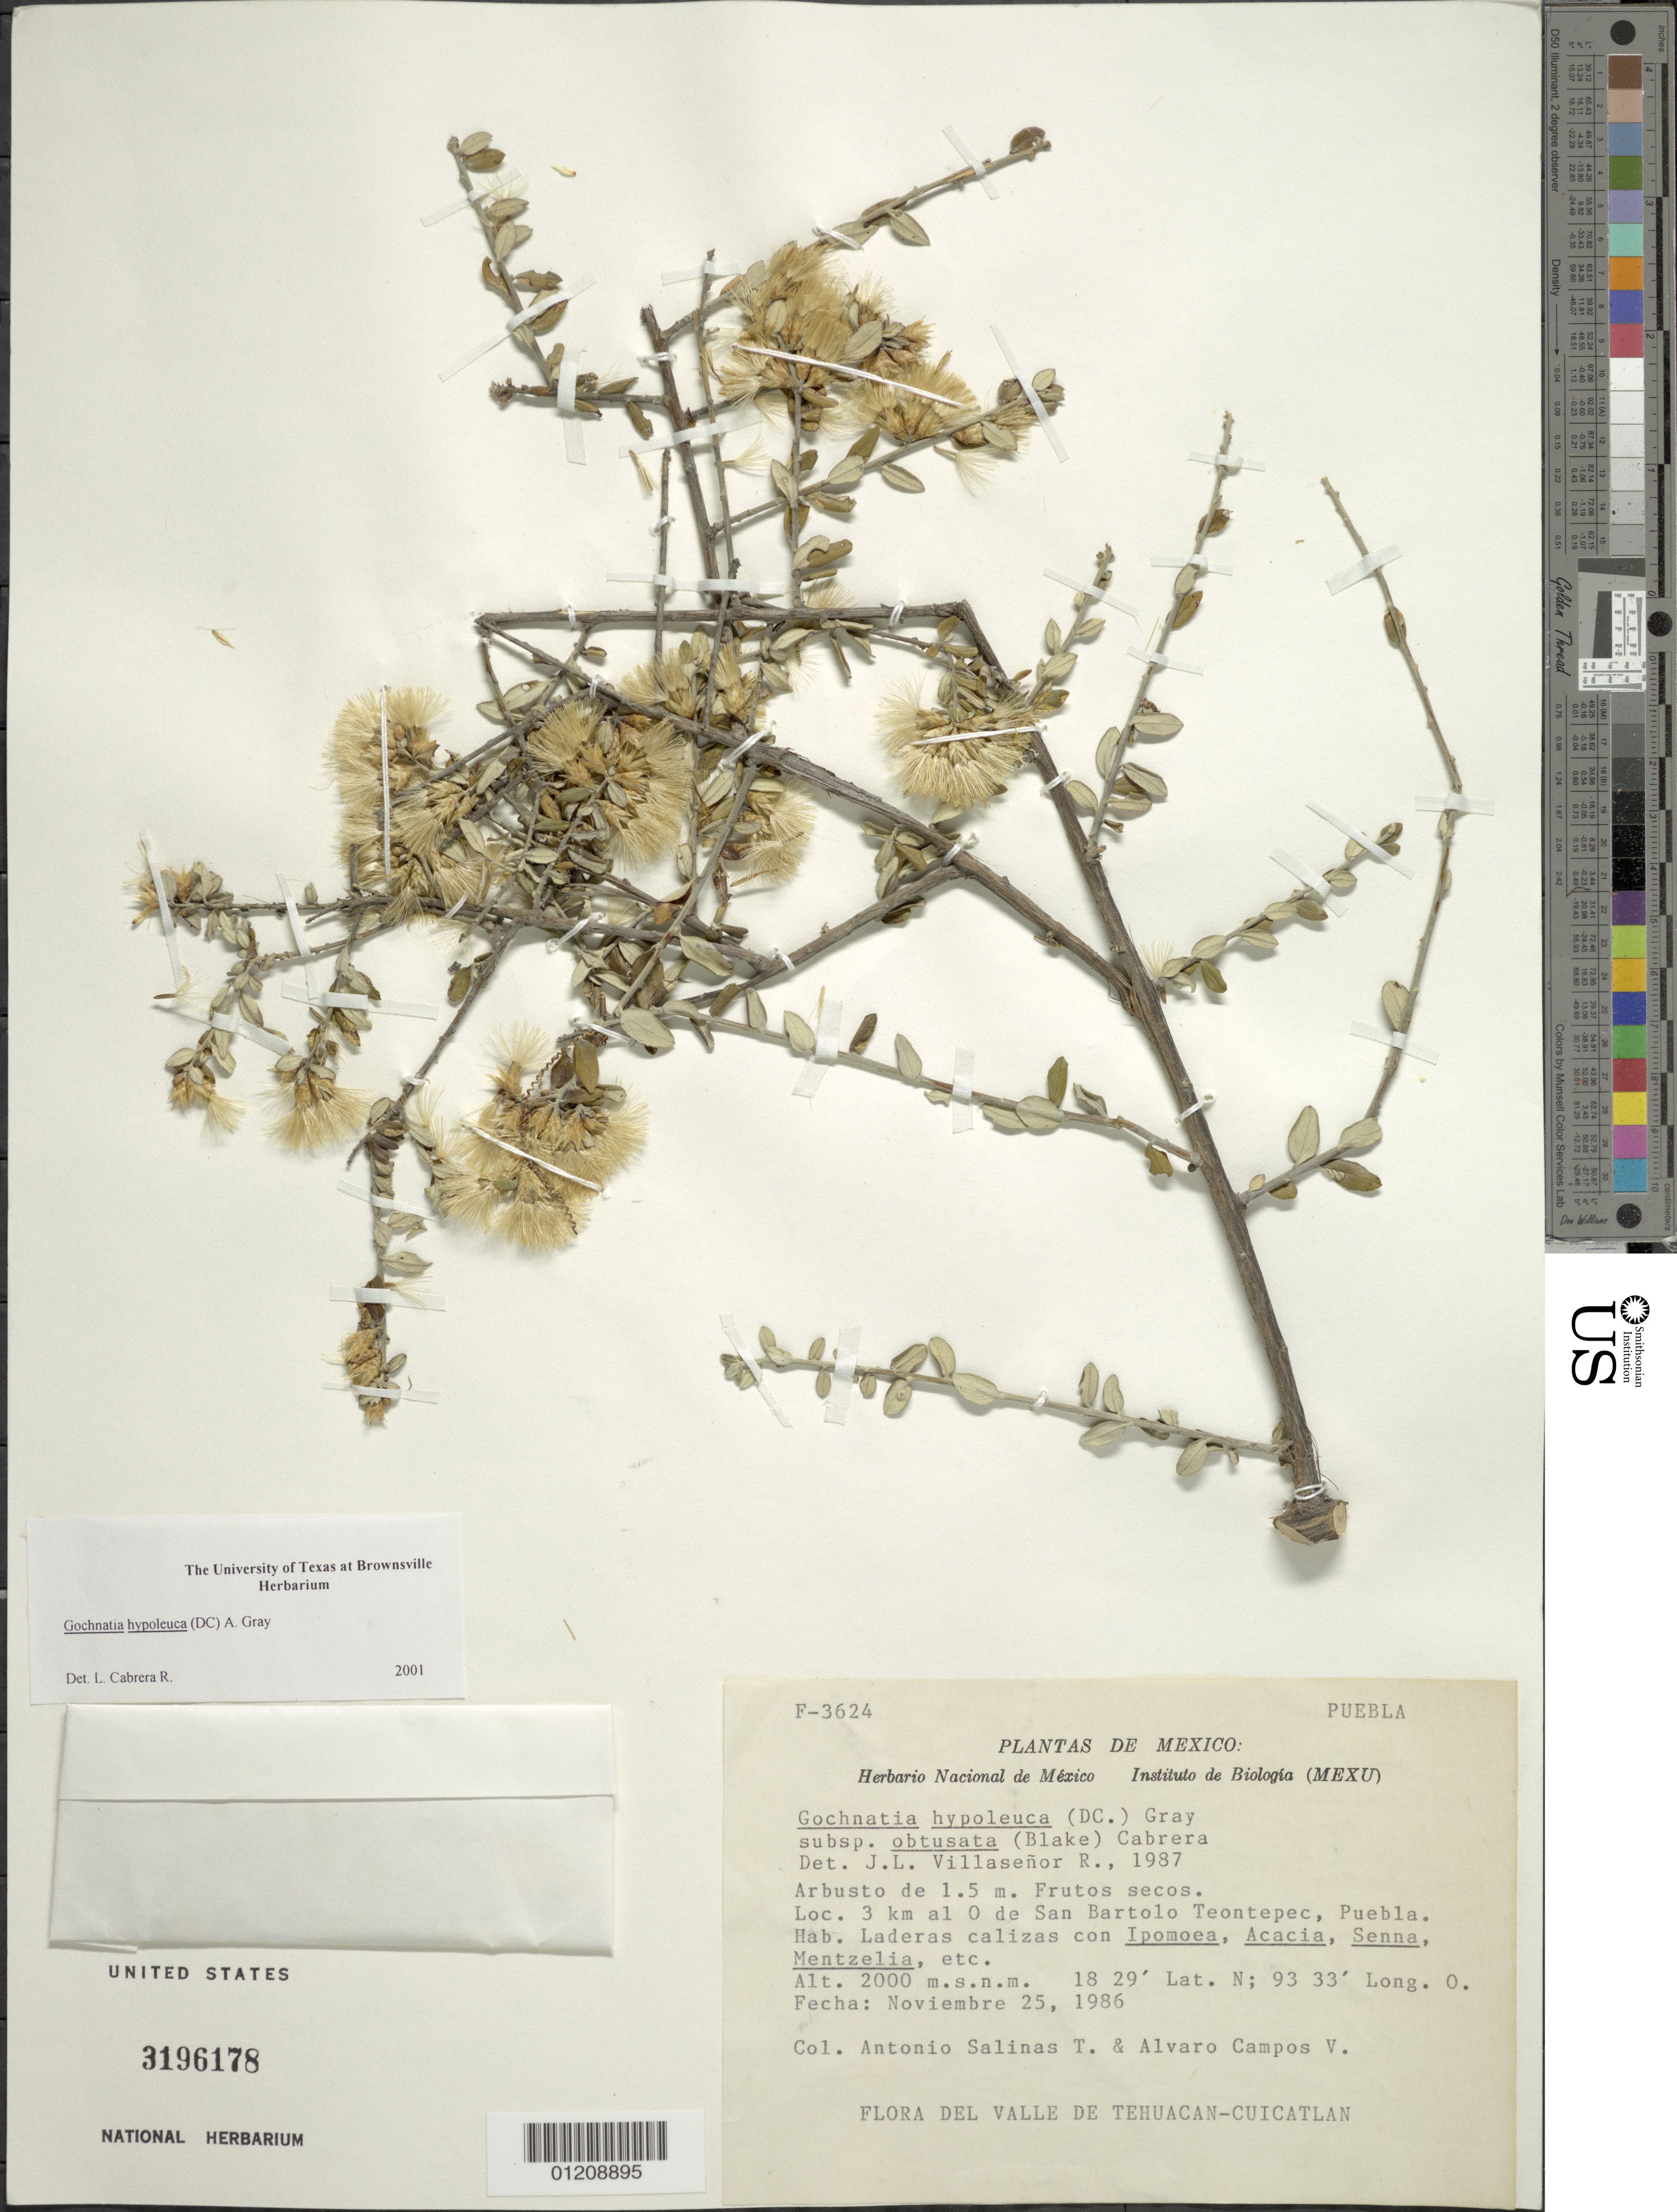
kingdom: Plantae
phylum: Tracheophyta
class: Magnoliopsida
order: Asterales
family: Asteraceae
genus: Gochnatia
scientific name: Gochnatia obtusata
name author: S.F. Blake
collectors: A. Salinas T. & A. Campos V.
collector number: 3624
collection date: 1986-11-25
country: Mexico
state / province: Puebla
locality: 3 km al O de San Bartolo Teontepec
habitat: Laderas calizas con Ipomoea, Acacia, Senna, Mentzelia, etc.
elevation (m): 2000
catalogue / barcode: US 3196178